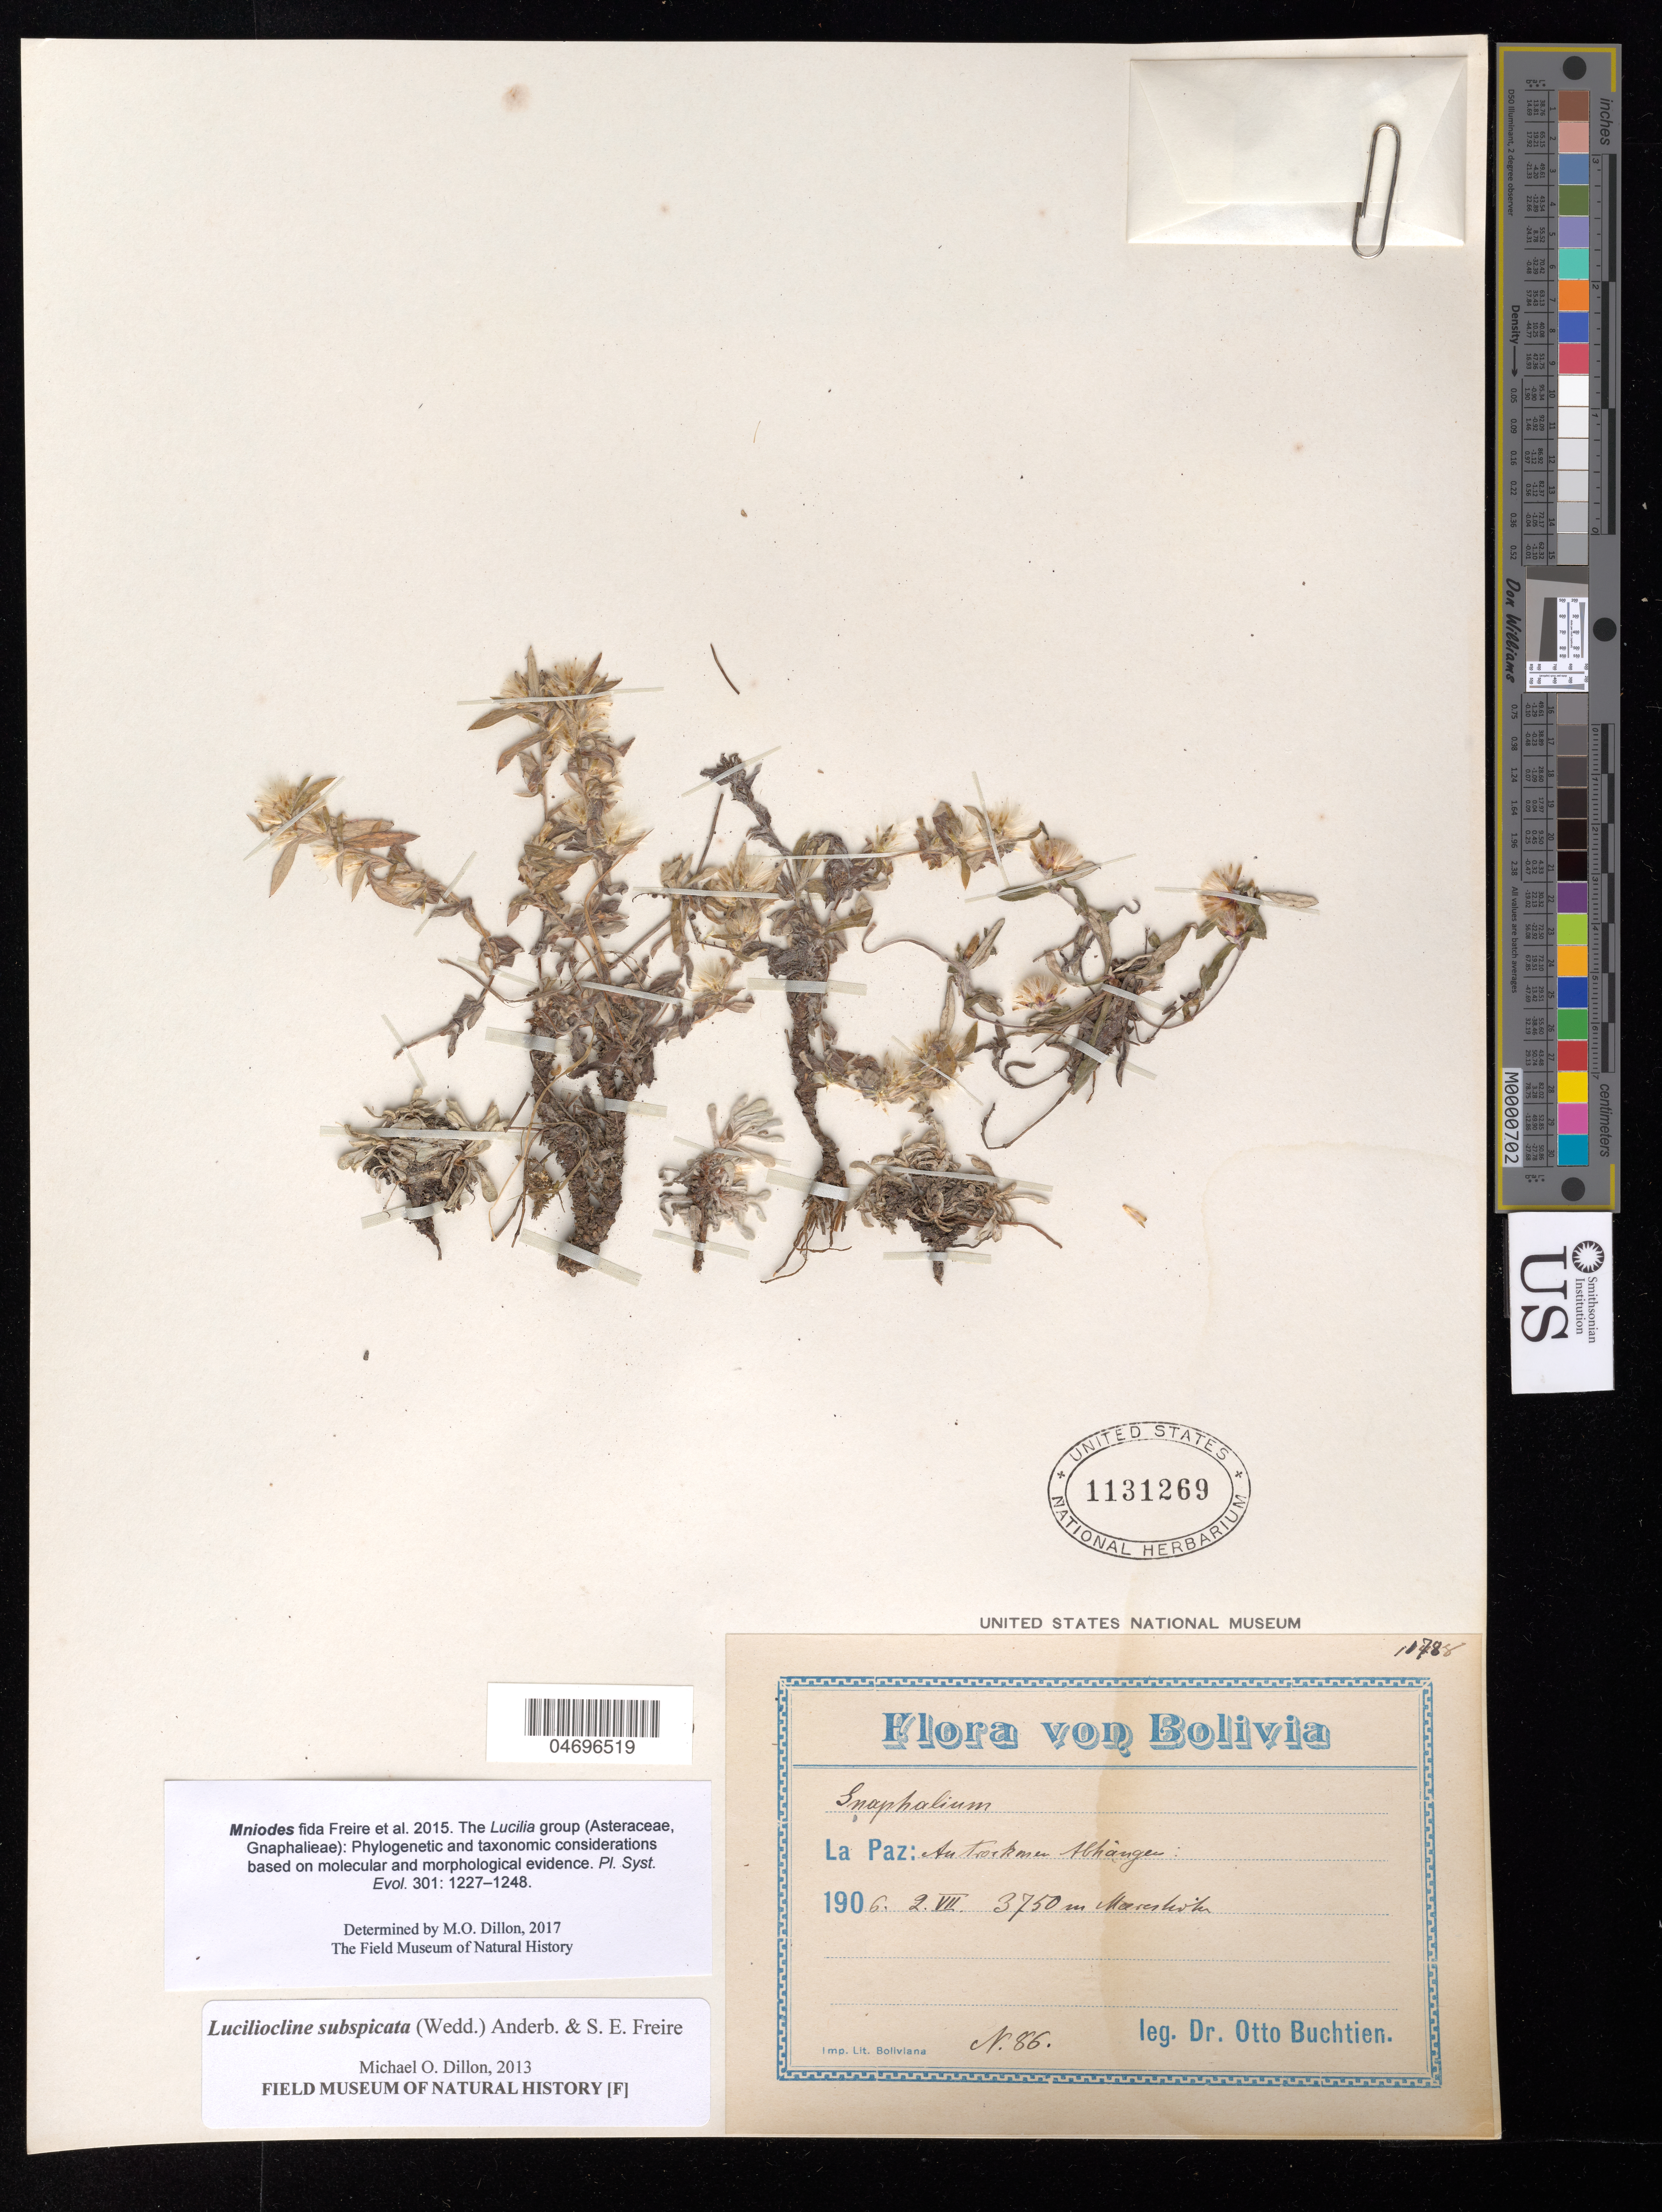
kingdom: Plantae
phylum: Tracheophyta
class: Magnoliopsida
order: Asterales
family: Asteraceae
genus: Mniodes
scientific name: Mniodes subspicata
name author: (Wedd.) S.E. Freire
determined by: Dillon, M. O.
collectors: O. Buchtien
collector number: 86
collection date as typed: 02 Jul 1906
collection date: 1906-07-02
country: Bolivia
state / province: La Paz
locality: South Yungas, Sirupaya near Yancachi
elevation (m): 2100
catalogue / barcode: US 1131269